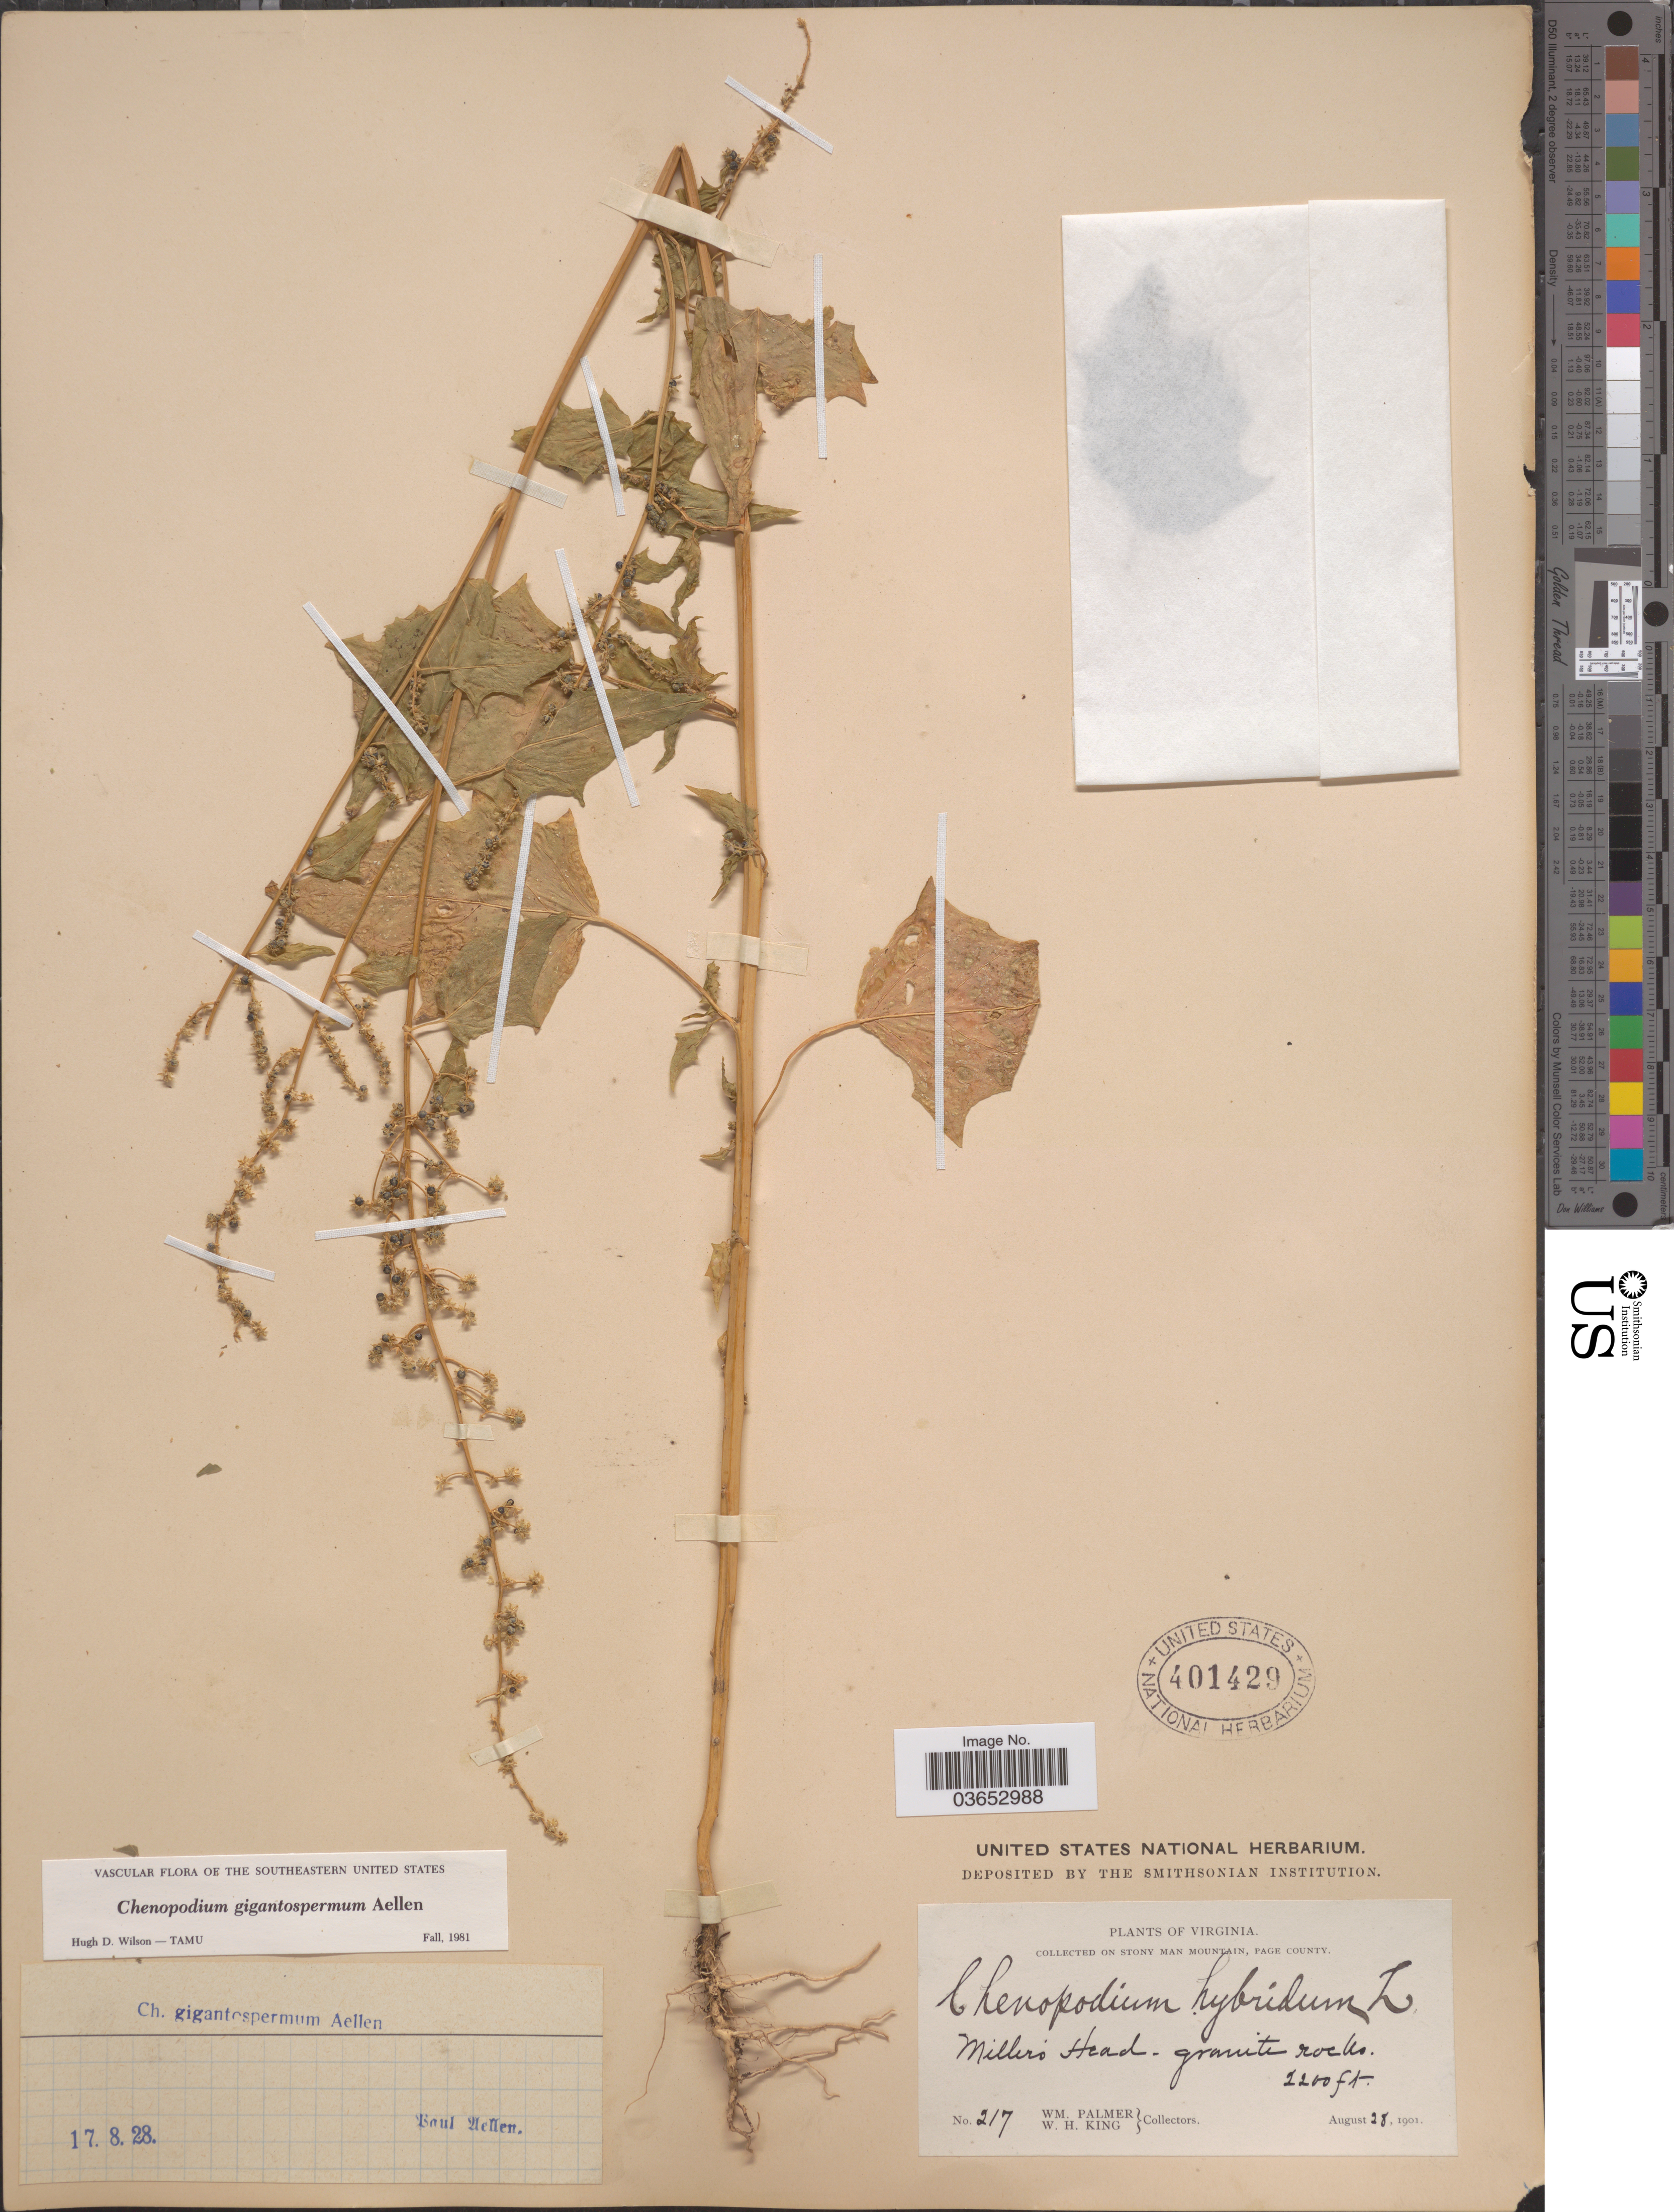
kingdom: Plantae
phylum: Tracheophyta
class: Magnoliopsida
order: Caryophyllales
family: Amaranthaceae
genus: Chenopodium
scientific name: Chenopodium gigantospermum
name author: Aellen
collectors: W. Palmer & W. H. King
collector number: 217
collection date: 1901-08-28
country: United States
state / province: Virginia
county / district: Page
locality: Stony Man Maintain, Page County. Miller's Head - granite rocks.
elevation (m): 671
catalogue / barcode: US 401429